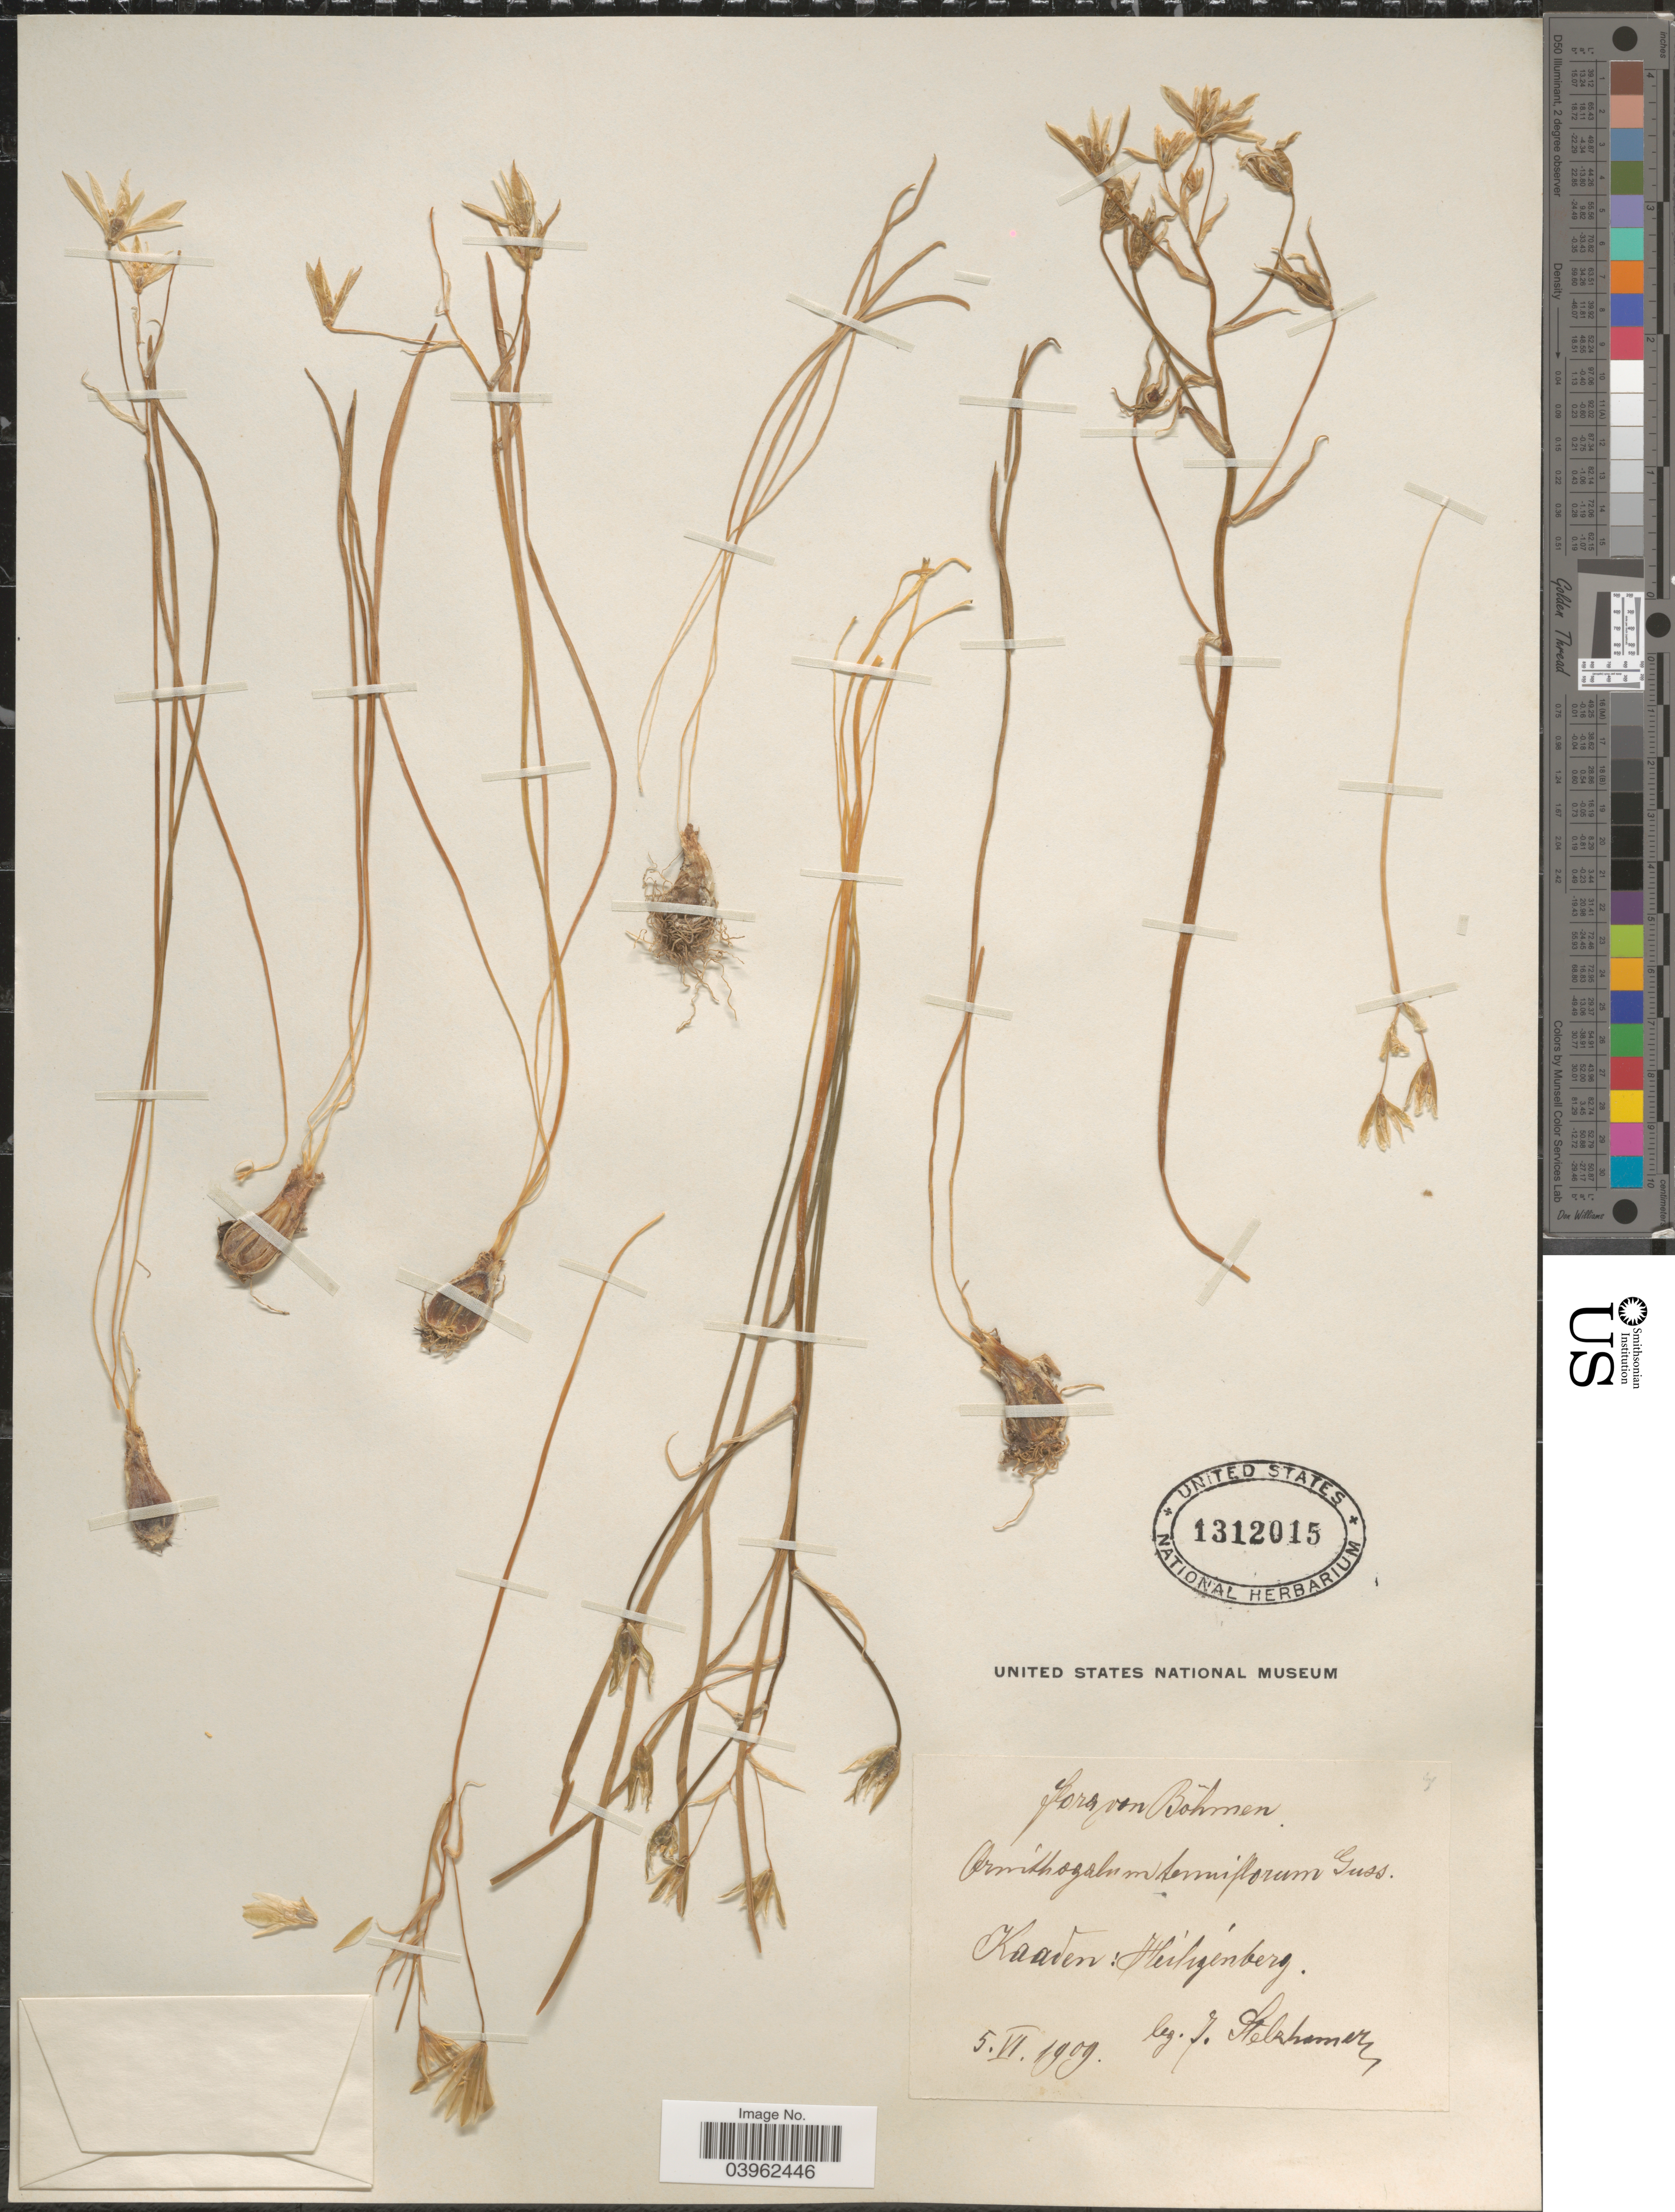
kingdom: Plantae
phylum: Tracheophyta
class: Liliopsida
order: Asparagales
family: Asparagaceae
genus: Ornithogalum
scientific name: Ornithogalum tenuifolium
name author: F. Delaroche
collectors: J. Stelzhamer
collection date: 1909-06-05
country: Germany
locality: Böhmen. Kaaden: Heiligenberg.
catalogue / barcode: US 1312015